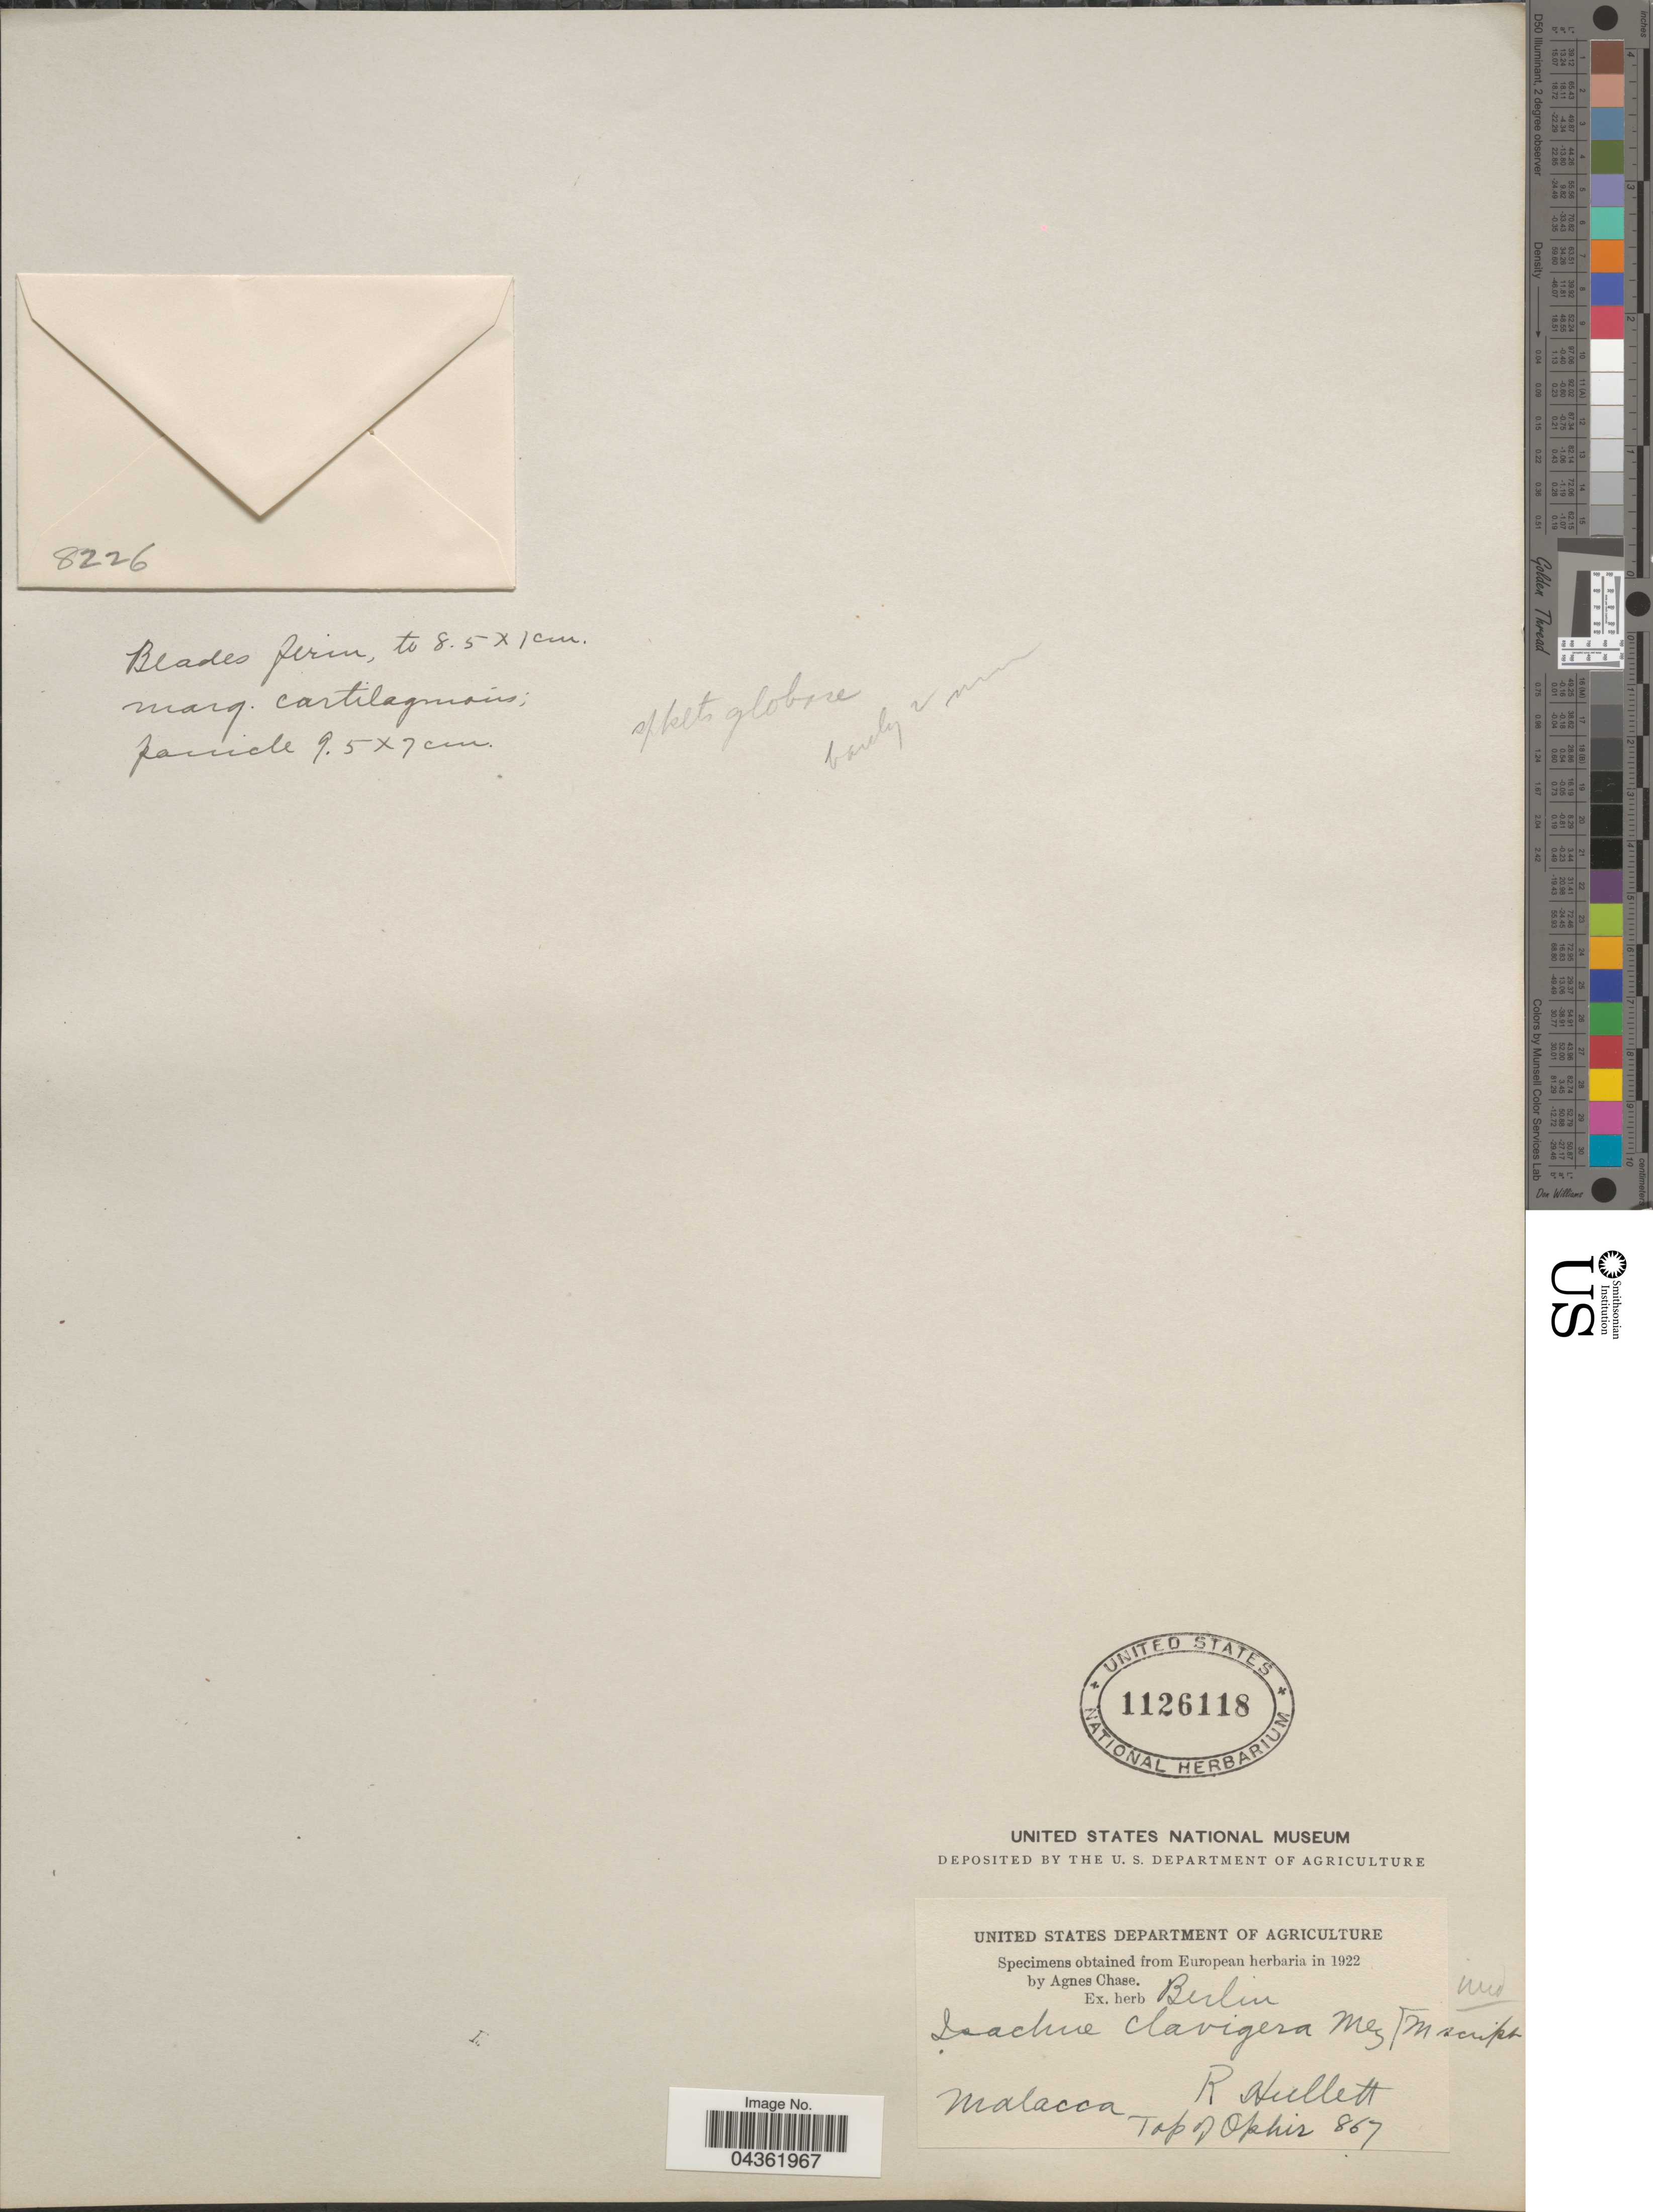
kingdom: Plantae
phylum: Tracheophyta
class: Liliopsida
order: Poales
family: Poaceae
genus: Isachne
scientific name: Isachne sp.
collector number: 8226/867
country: Malaysia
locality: Malacca. R. Hullett. Top of Ophir.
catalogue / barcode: US 1126118